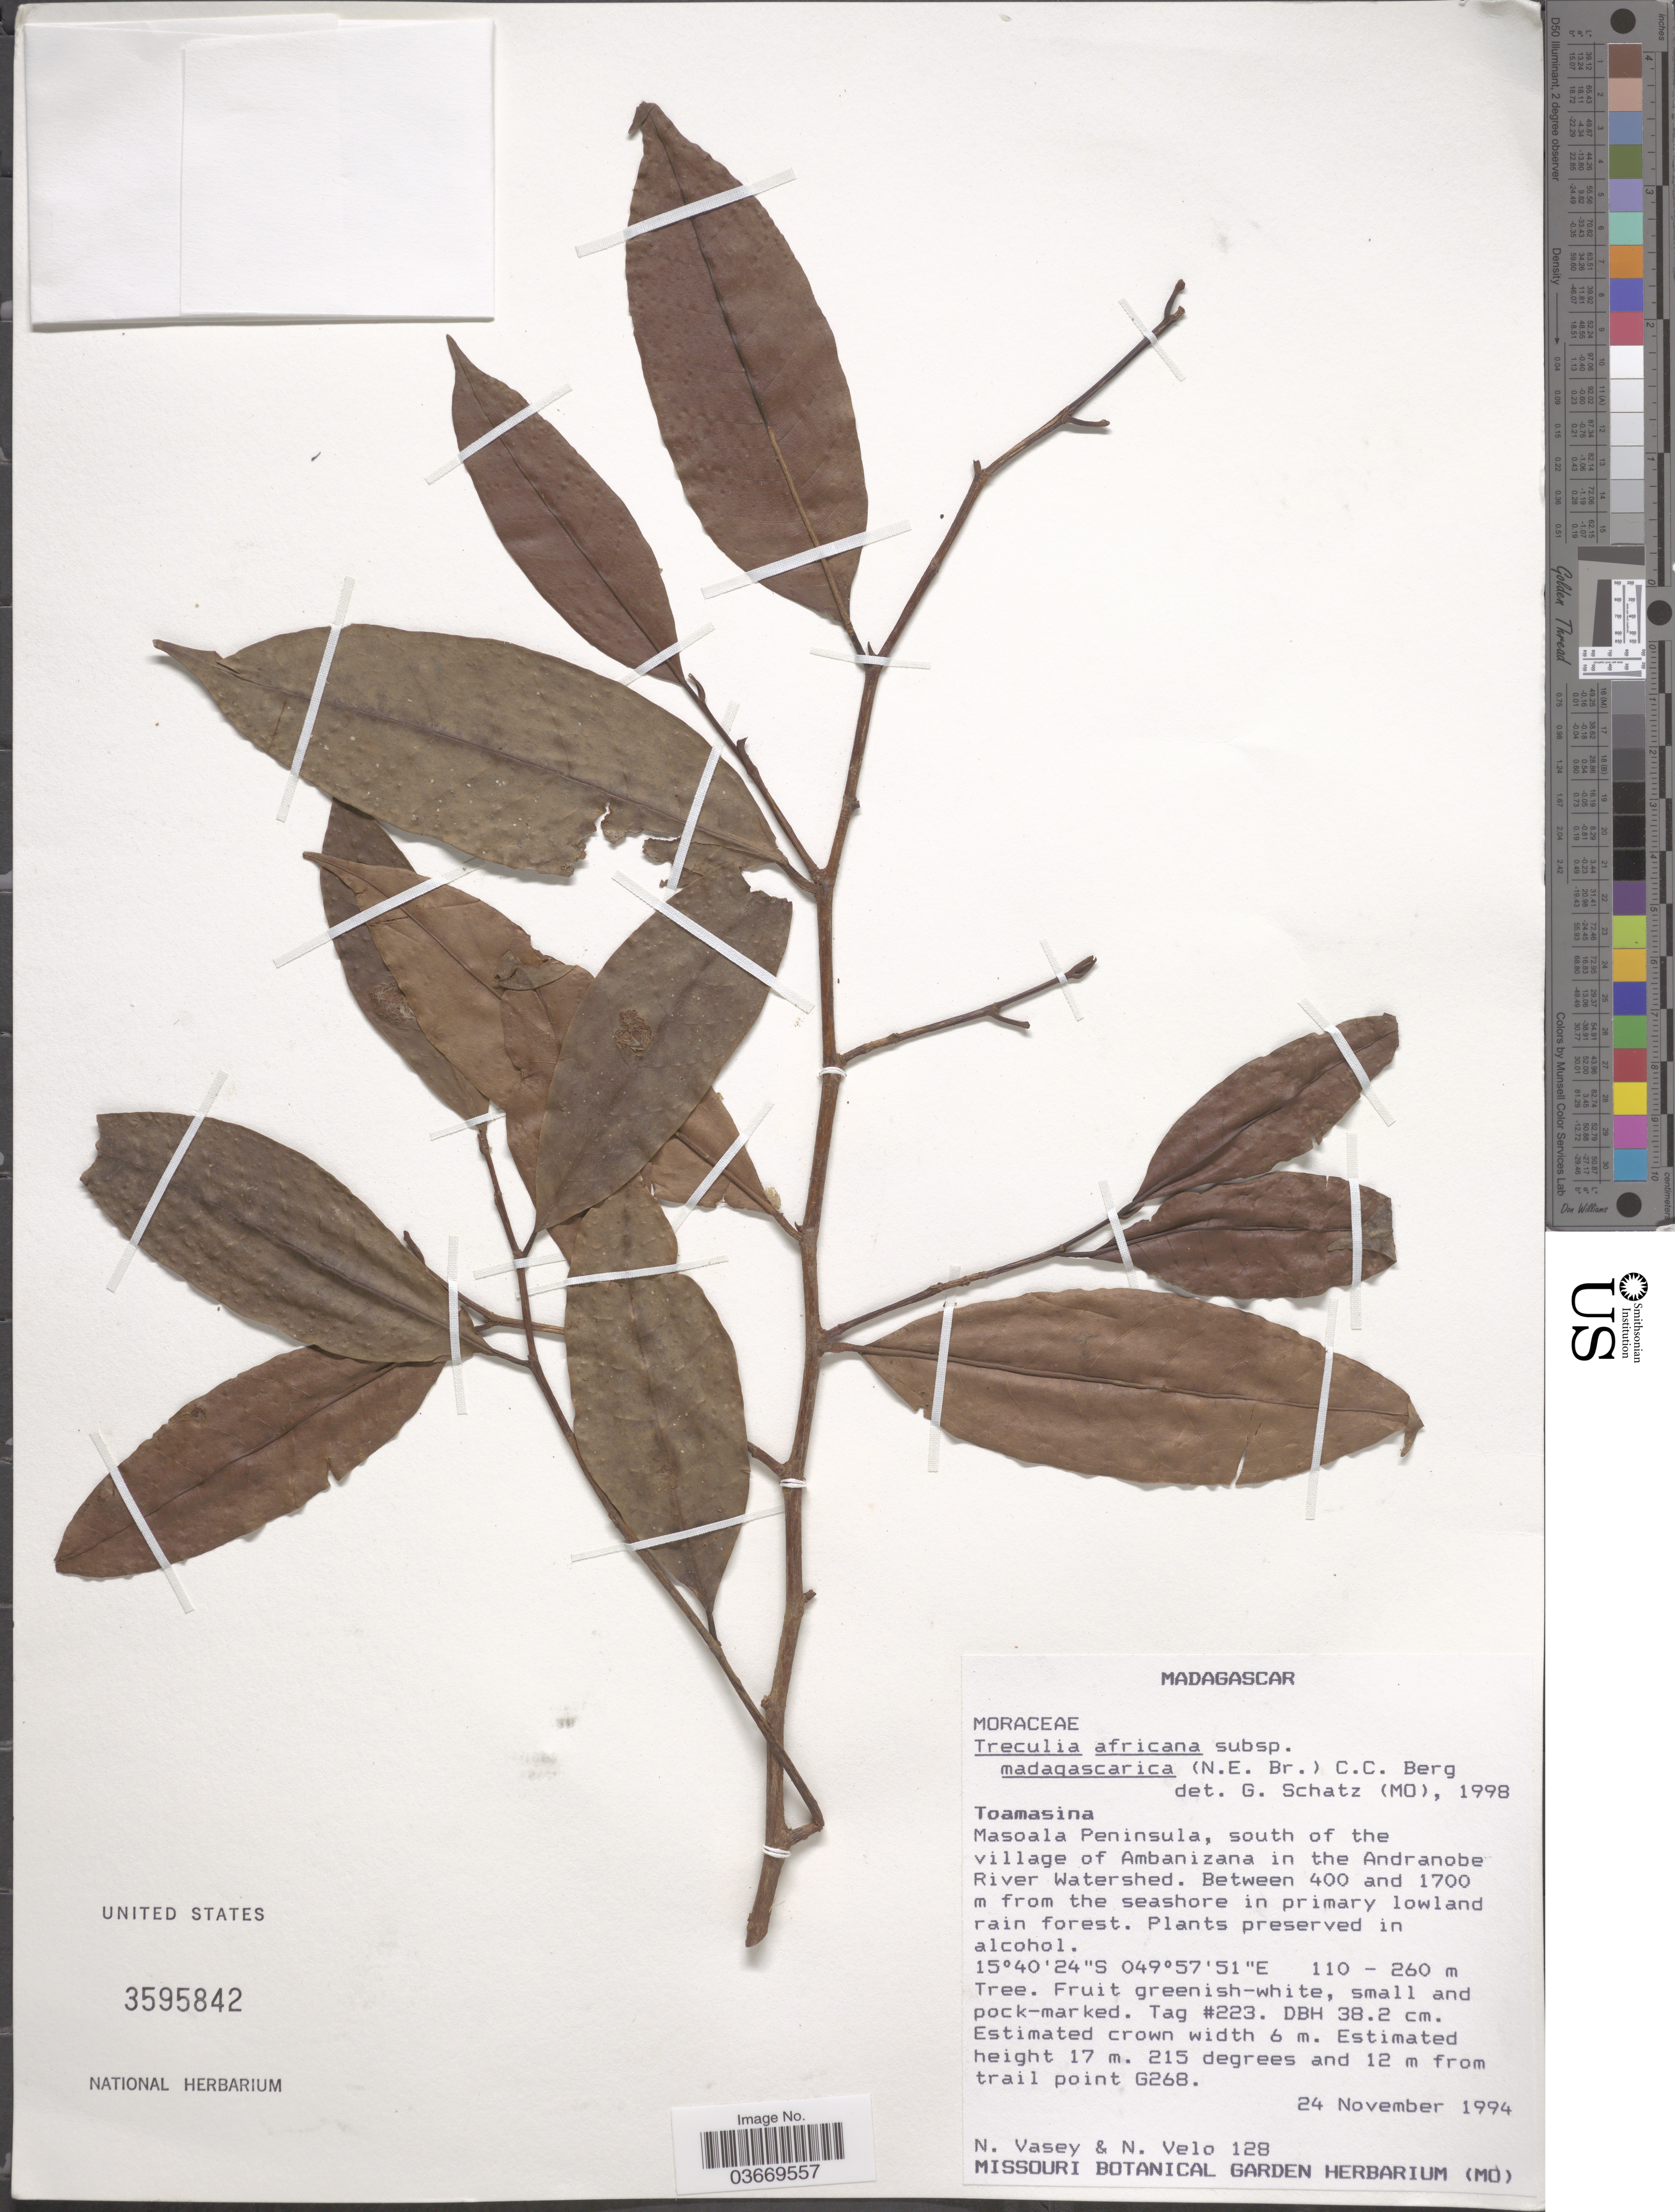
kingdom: Plantae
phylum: Tracheophyta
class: Magnoliopsida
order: Rosales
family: Moraceae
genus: Treculia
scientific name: Treculia africana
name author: Decne.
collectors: N. Vasey & N. Velo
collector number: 128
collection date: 1994-11-24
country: Madagascar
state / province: Analanjirofo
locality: Masoala Peninsula, south of the village of Ambanizana in the Andranobe River Watershed. Between 400 and 1700 m from the seashore in primary lowland forest.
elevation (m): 110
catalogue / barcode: US 3595842